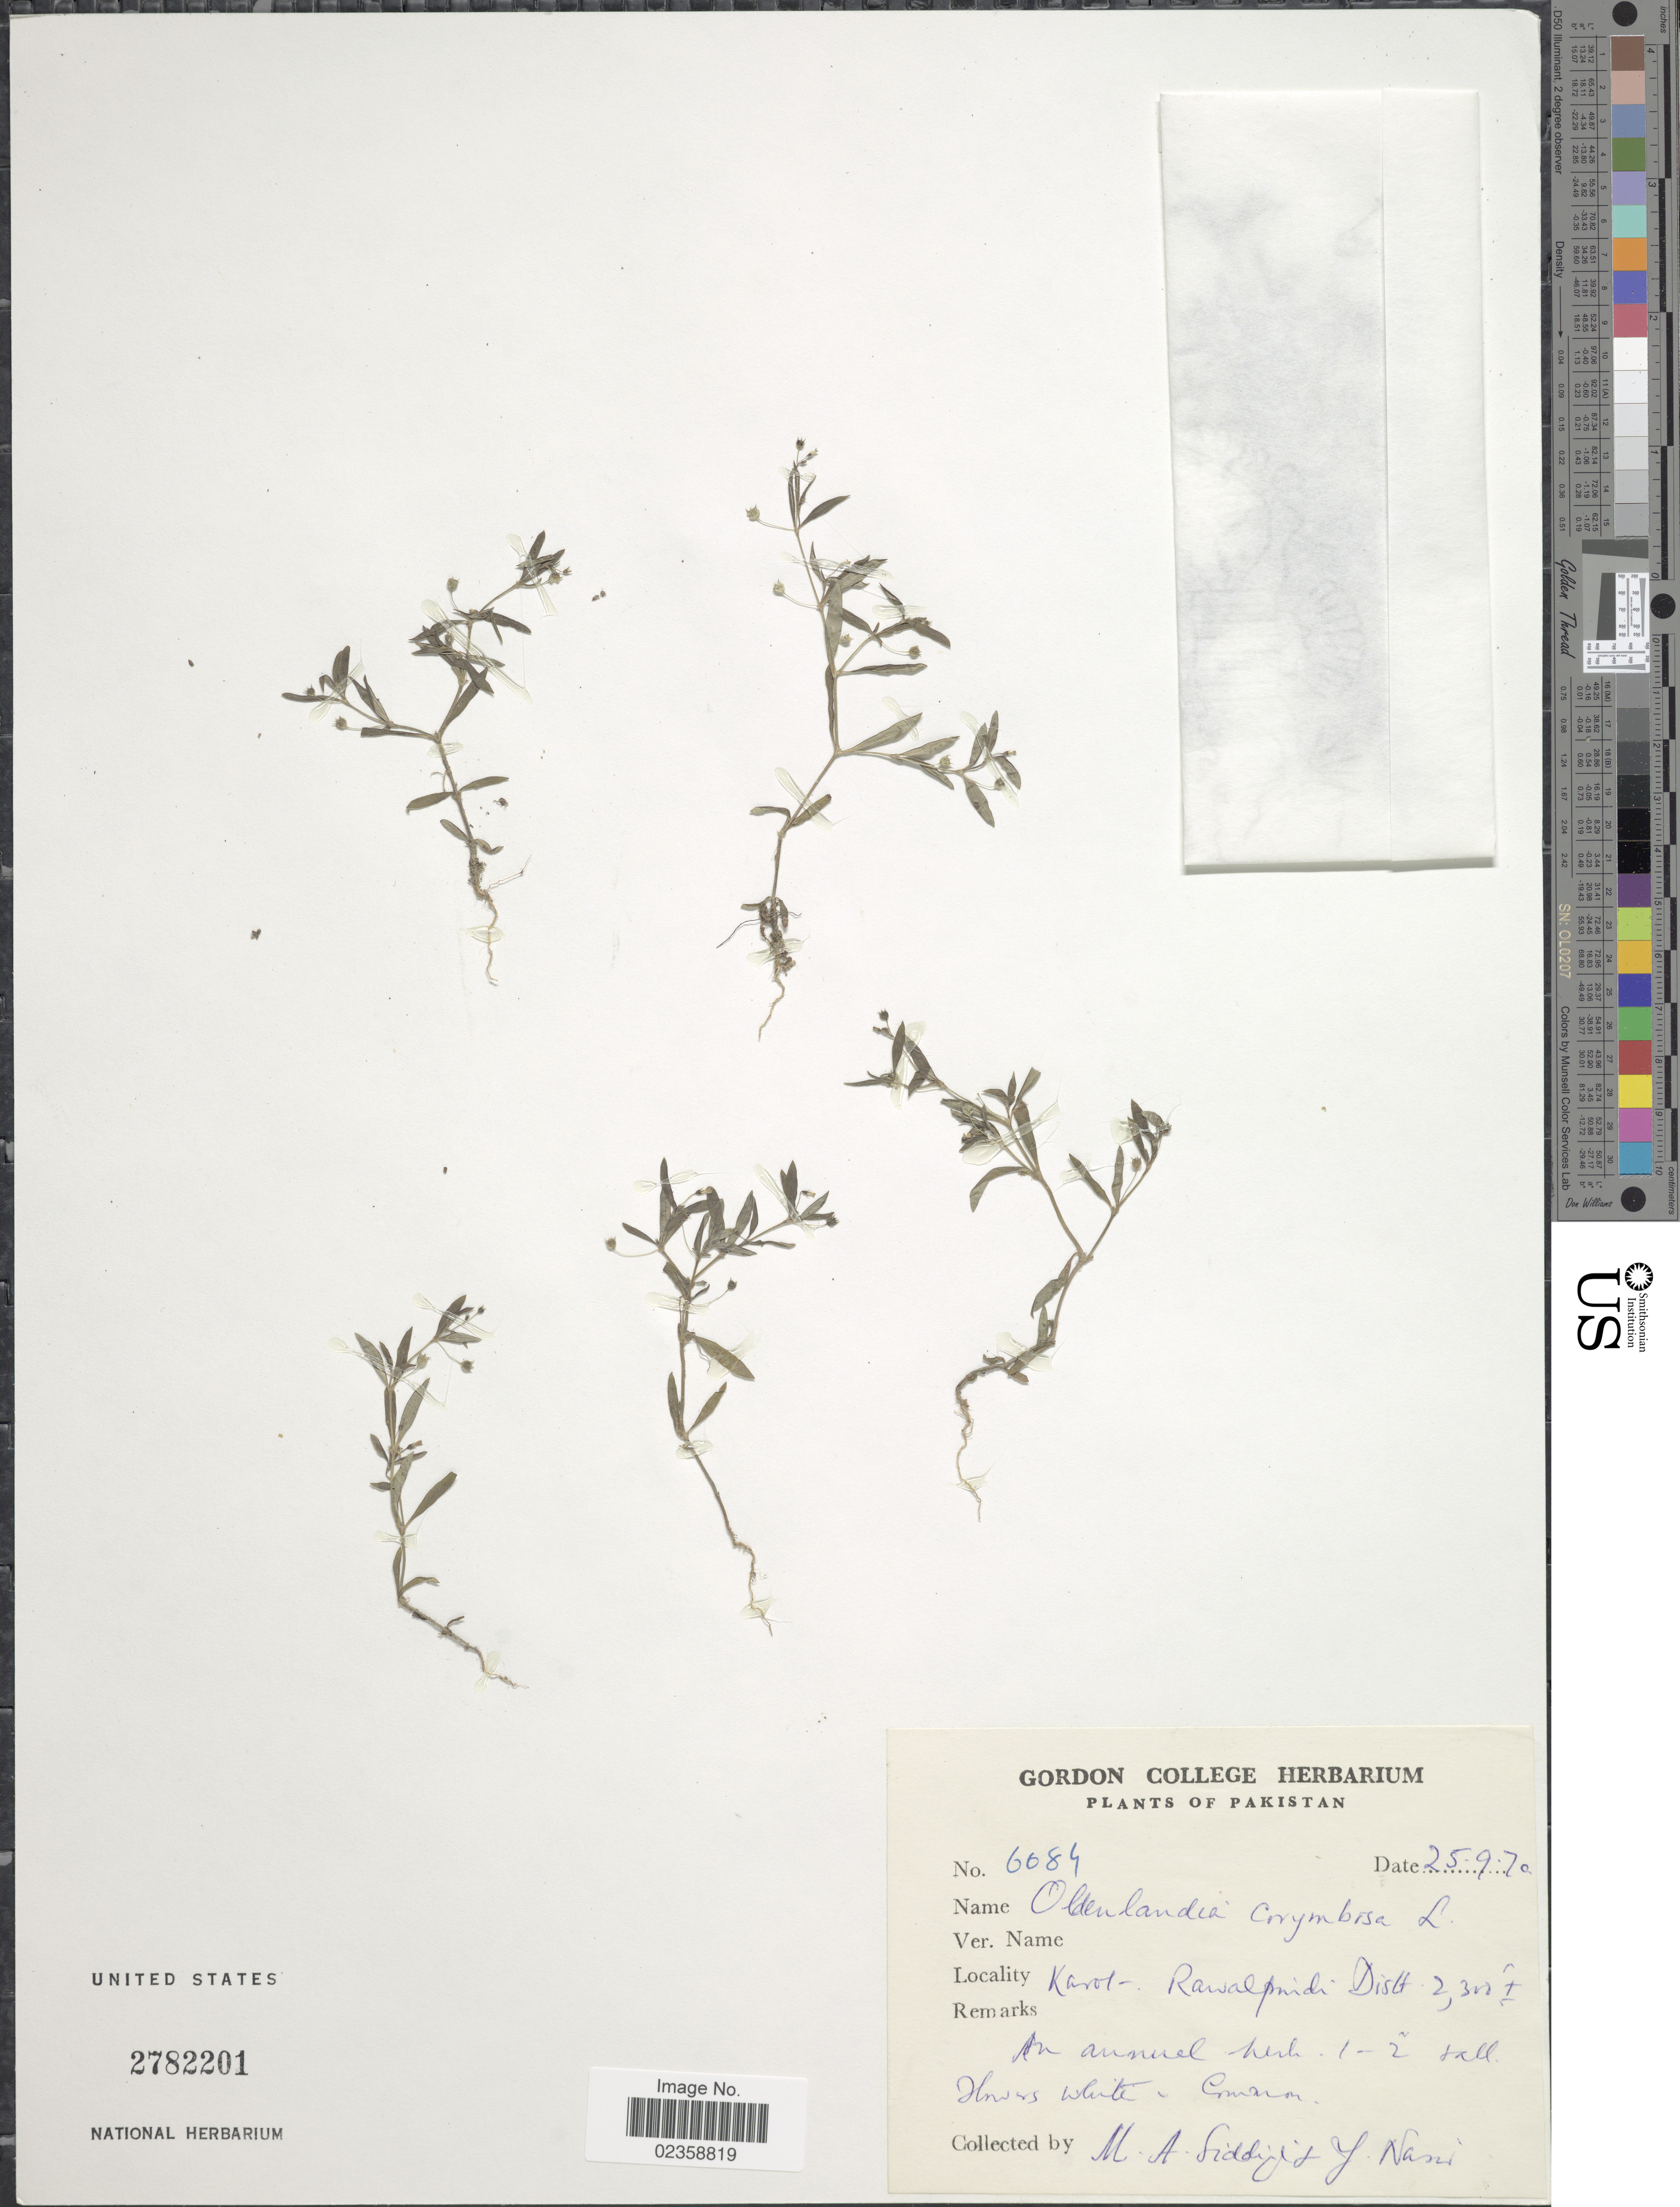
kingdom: Plantae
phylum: Tracheophyta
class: Magnoliopsida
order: Gentianales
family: Rubiaceae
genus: Oldenlandia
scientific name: Oldenlandia corymbosa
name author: L.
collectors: M. Siddiqi & Y. Nasir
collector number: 6084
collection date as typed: Transcribed d/m/y: 25/9/70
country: Pakistan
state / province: Punjab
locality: Karot Rawalpindi Dist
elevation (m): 701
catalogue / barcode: US 2782201